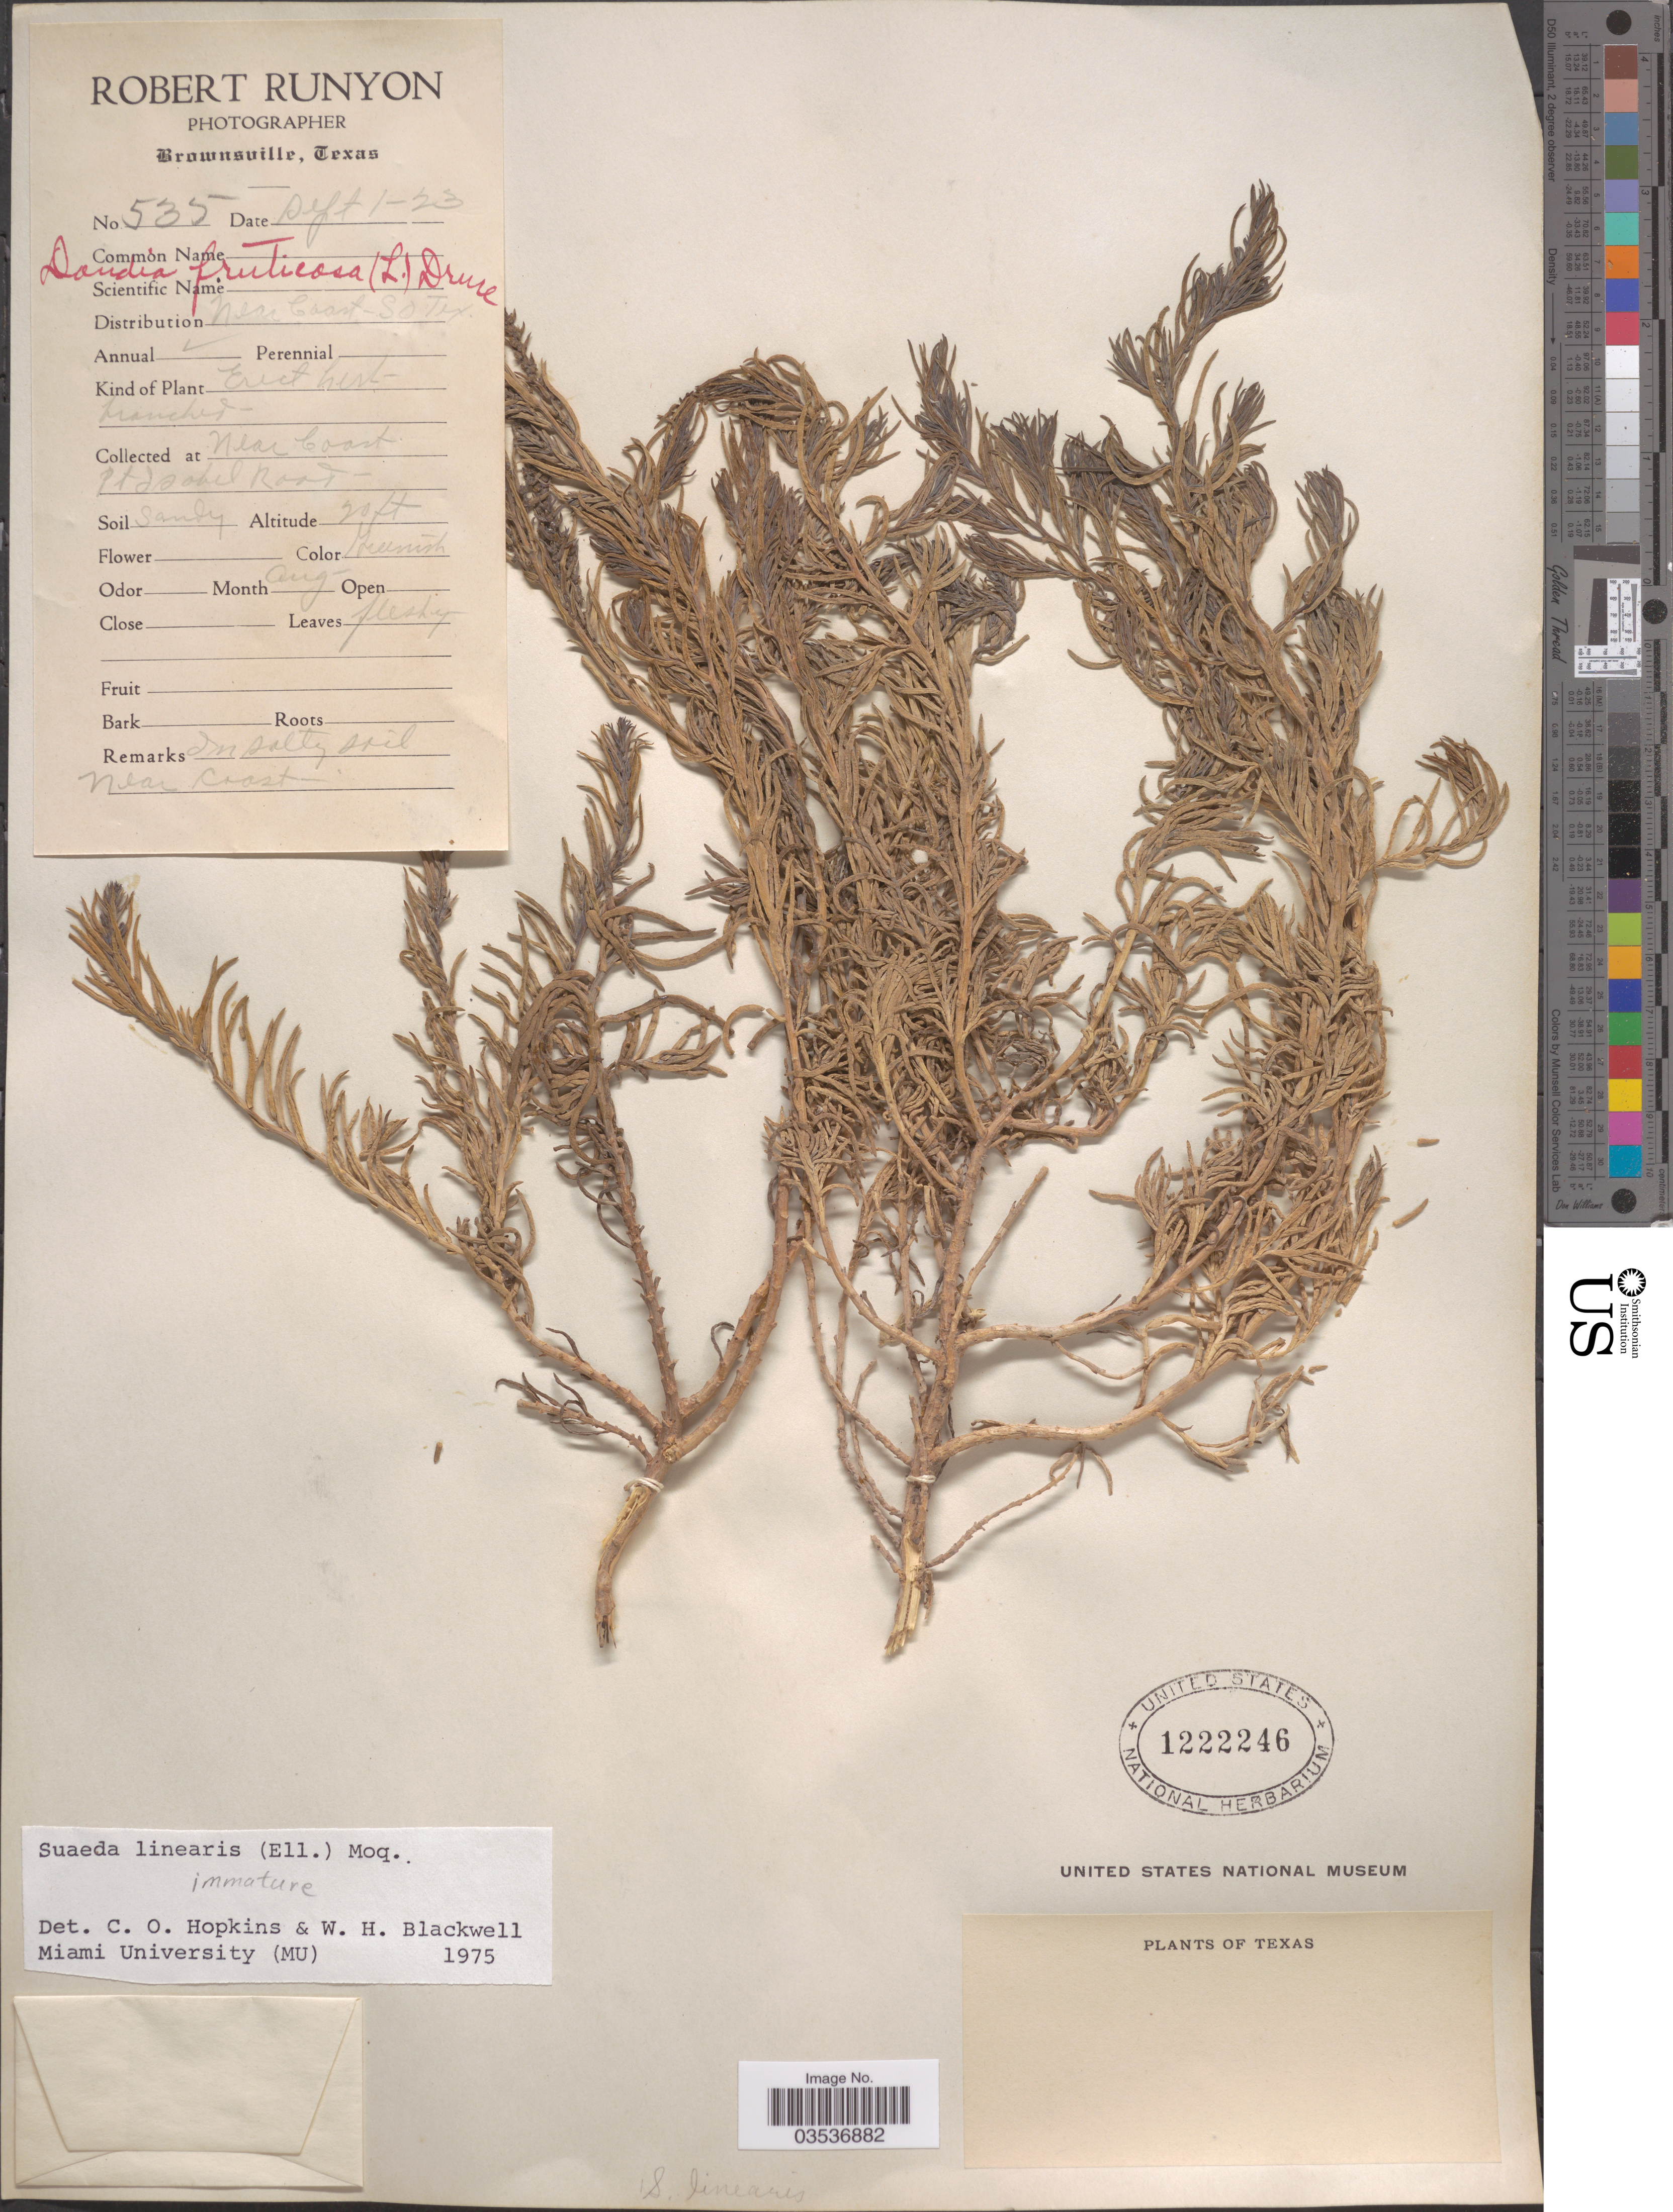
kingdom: Plantae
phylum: Tracheophyta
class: Magnoliopsida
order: Caryophyllales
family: Amaranthaceae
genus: Dondia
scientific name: Dondia linearis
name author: (Elliott) A. Heller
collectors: R. Runyon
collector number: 535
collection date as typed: Transcribed d/m/y: 1/9/23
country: United States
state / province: Texas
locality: Near Coast Pt Isabel Road.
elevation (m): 6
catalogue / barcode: US 1222246